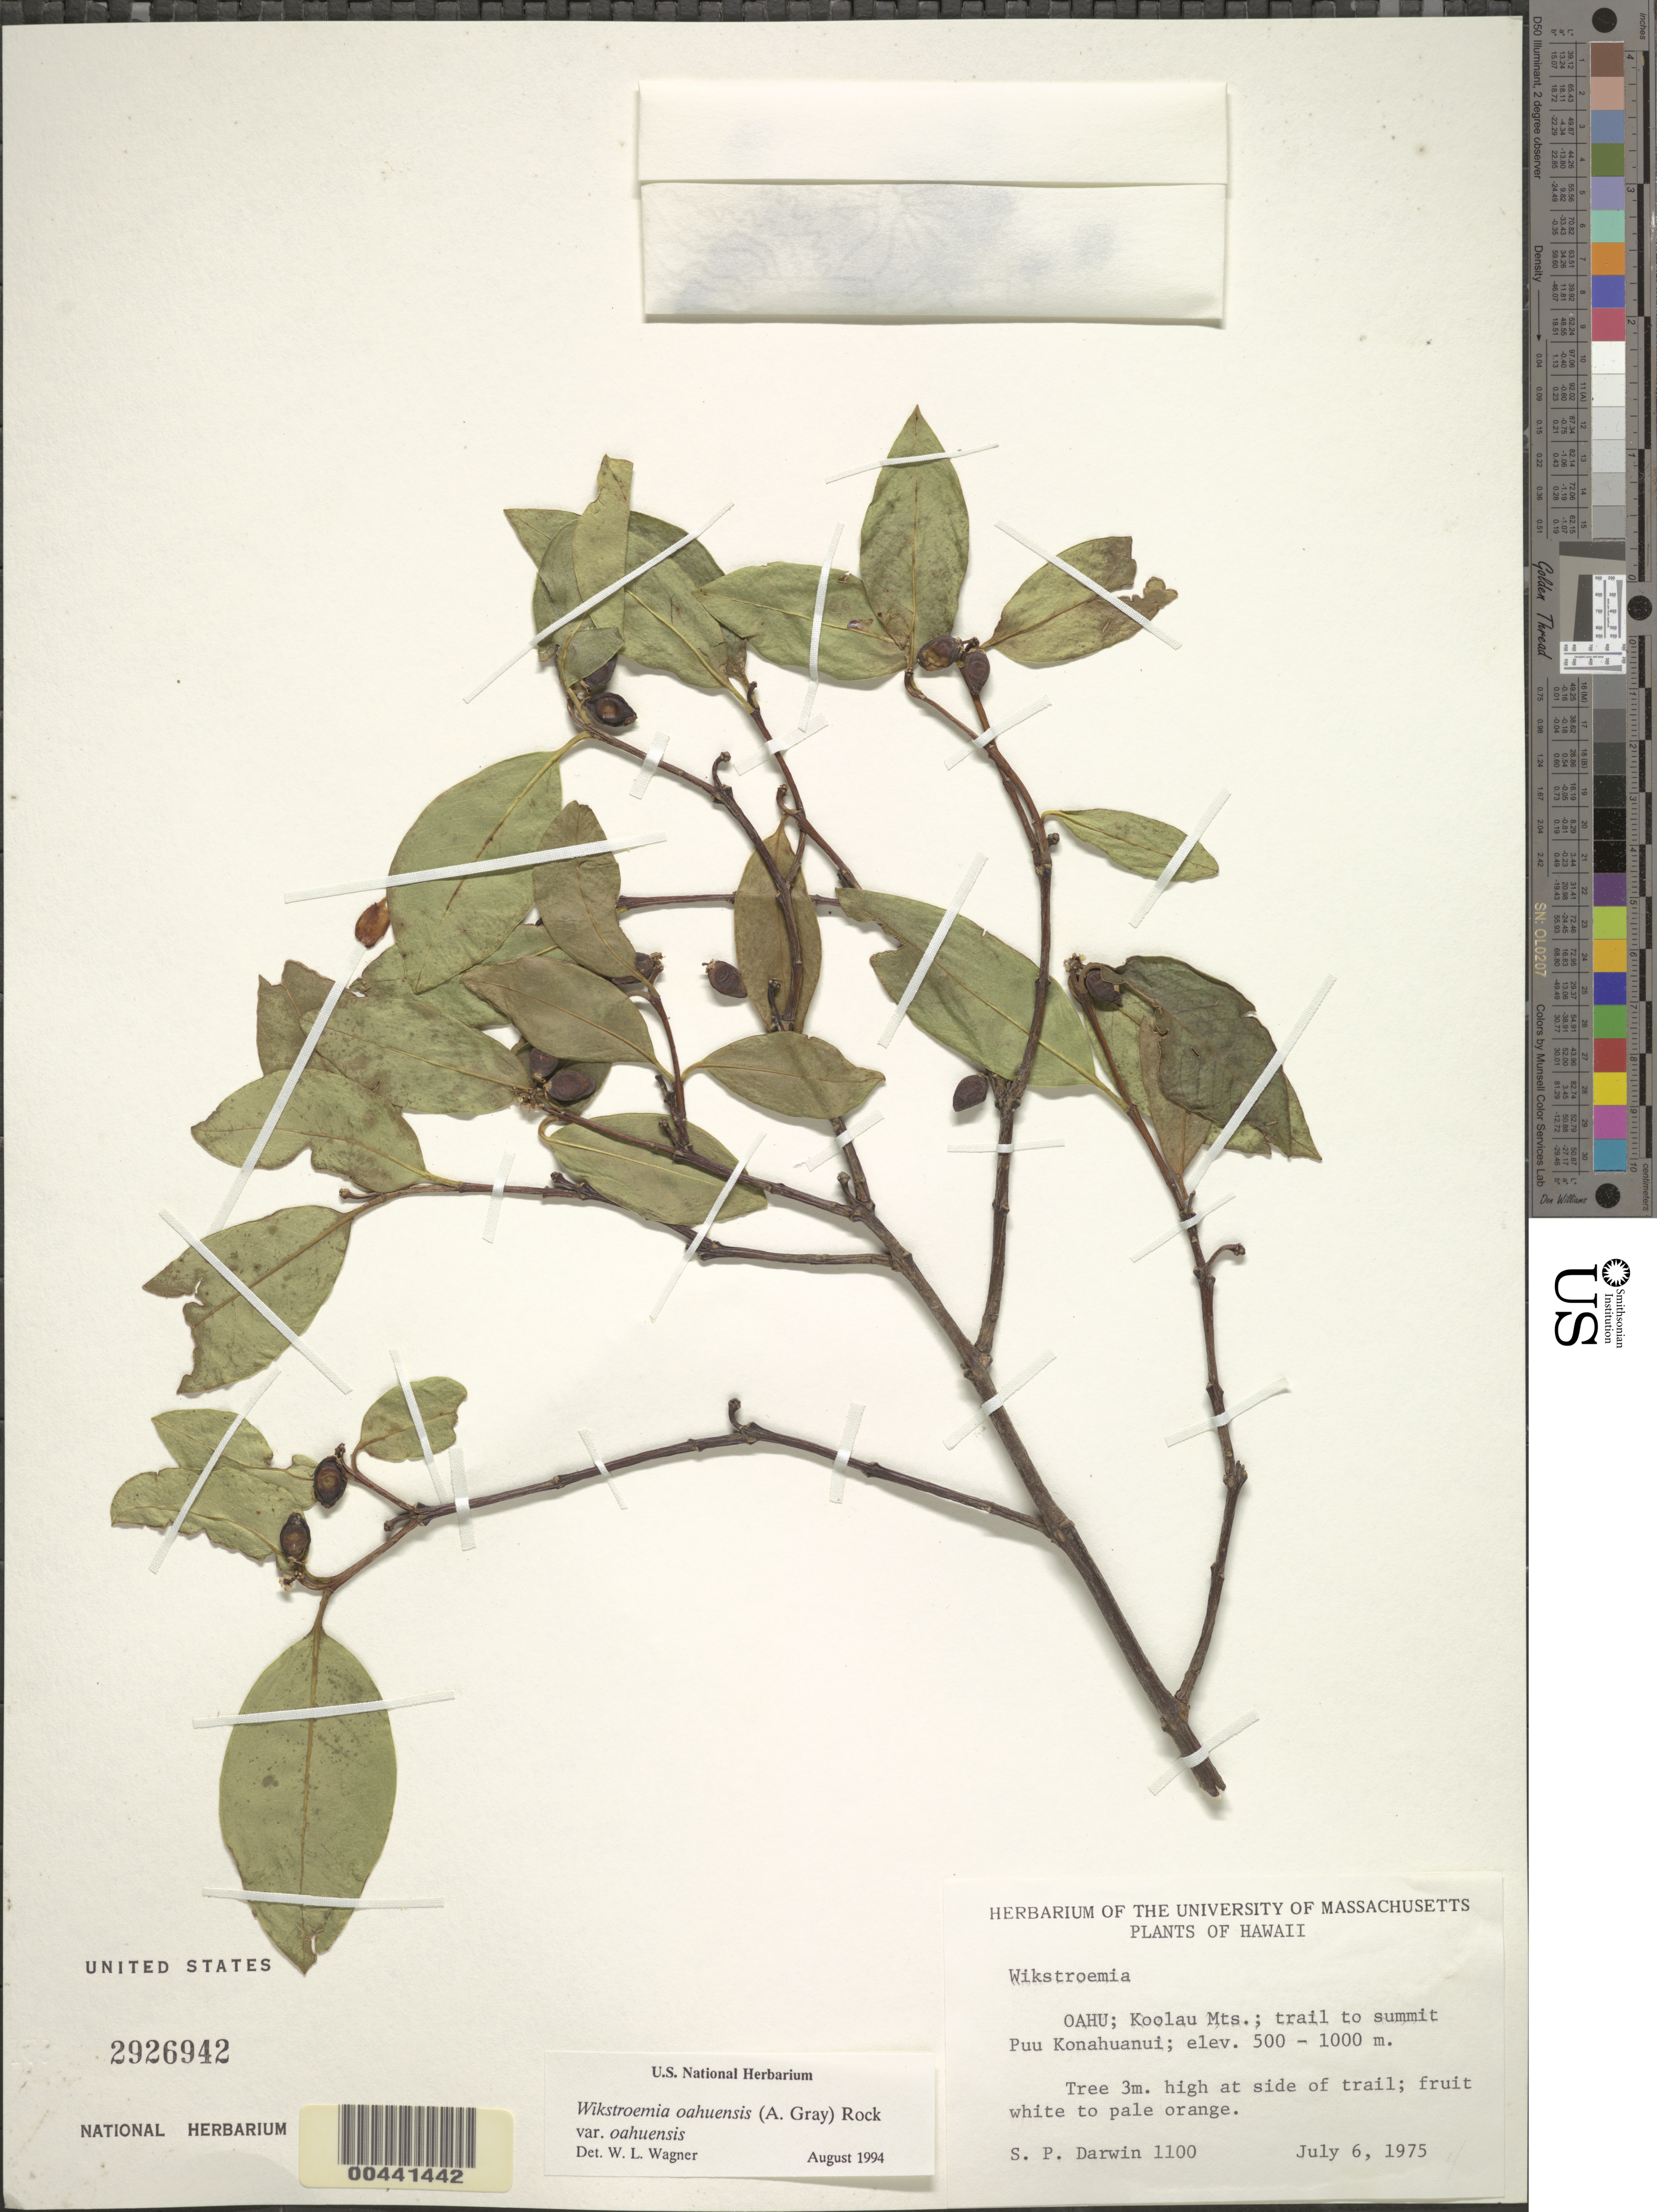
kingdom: Plantae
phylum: Tracheophyta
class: Magnoliopsida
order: Malvales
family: Thymelaeaceae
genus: Wikstroemia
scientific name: Wikstroemia oahuensis var. oahuensis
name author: (A. Gray) Rock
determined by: Wagner, W. L., (BOT), Smithsonian Institution - National Museum of Natural History (UNITED STATES)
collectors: S. P. Darwin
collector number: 1100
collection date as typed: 6 Jul 1975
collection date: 1975-07-06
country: United States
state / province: Hawaii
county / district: Honolulu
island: Oahu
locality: Koolau Mts, trail to summit Puu Konahuanui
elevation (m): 500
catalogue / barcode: US 2926942